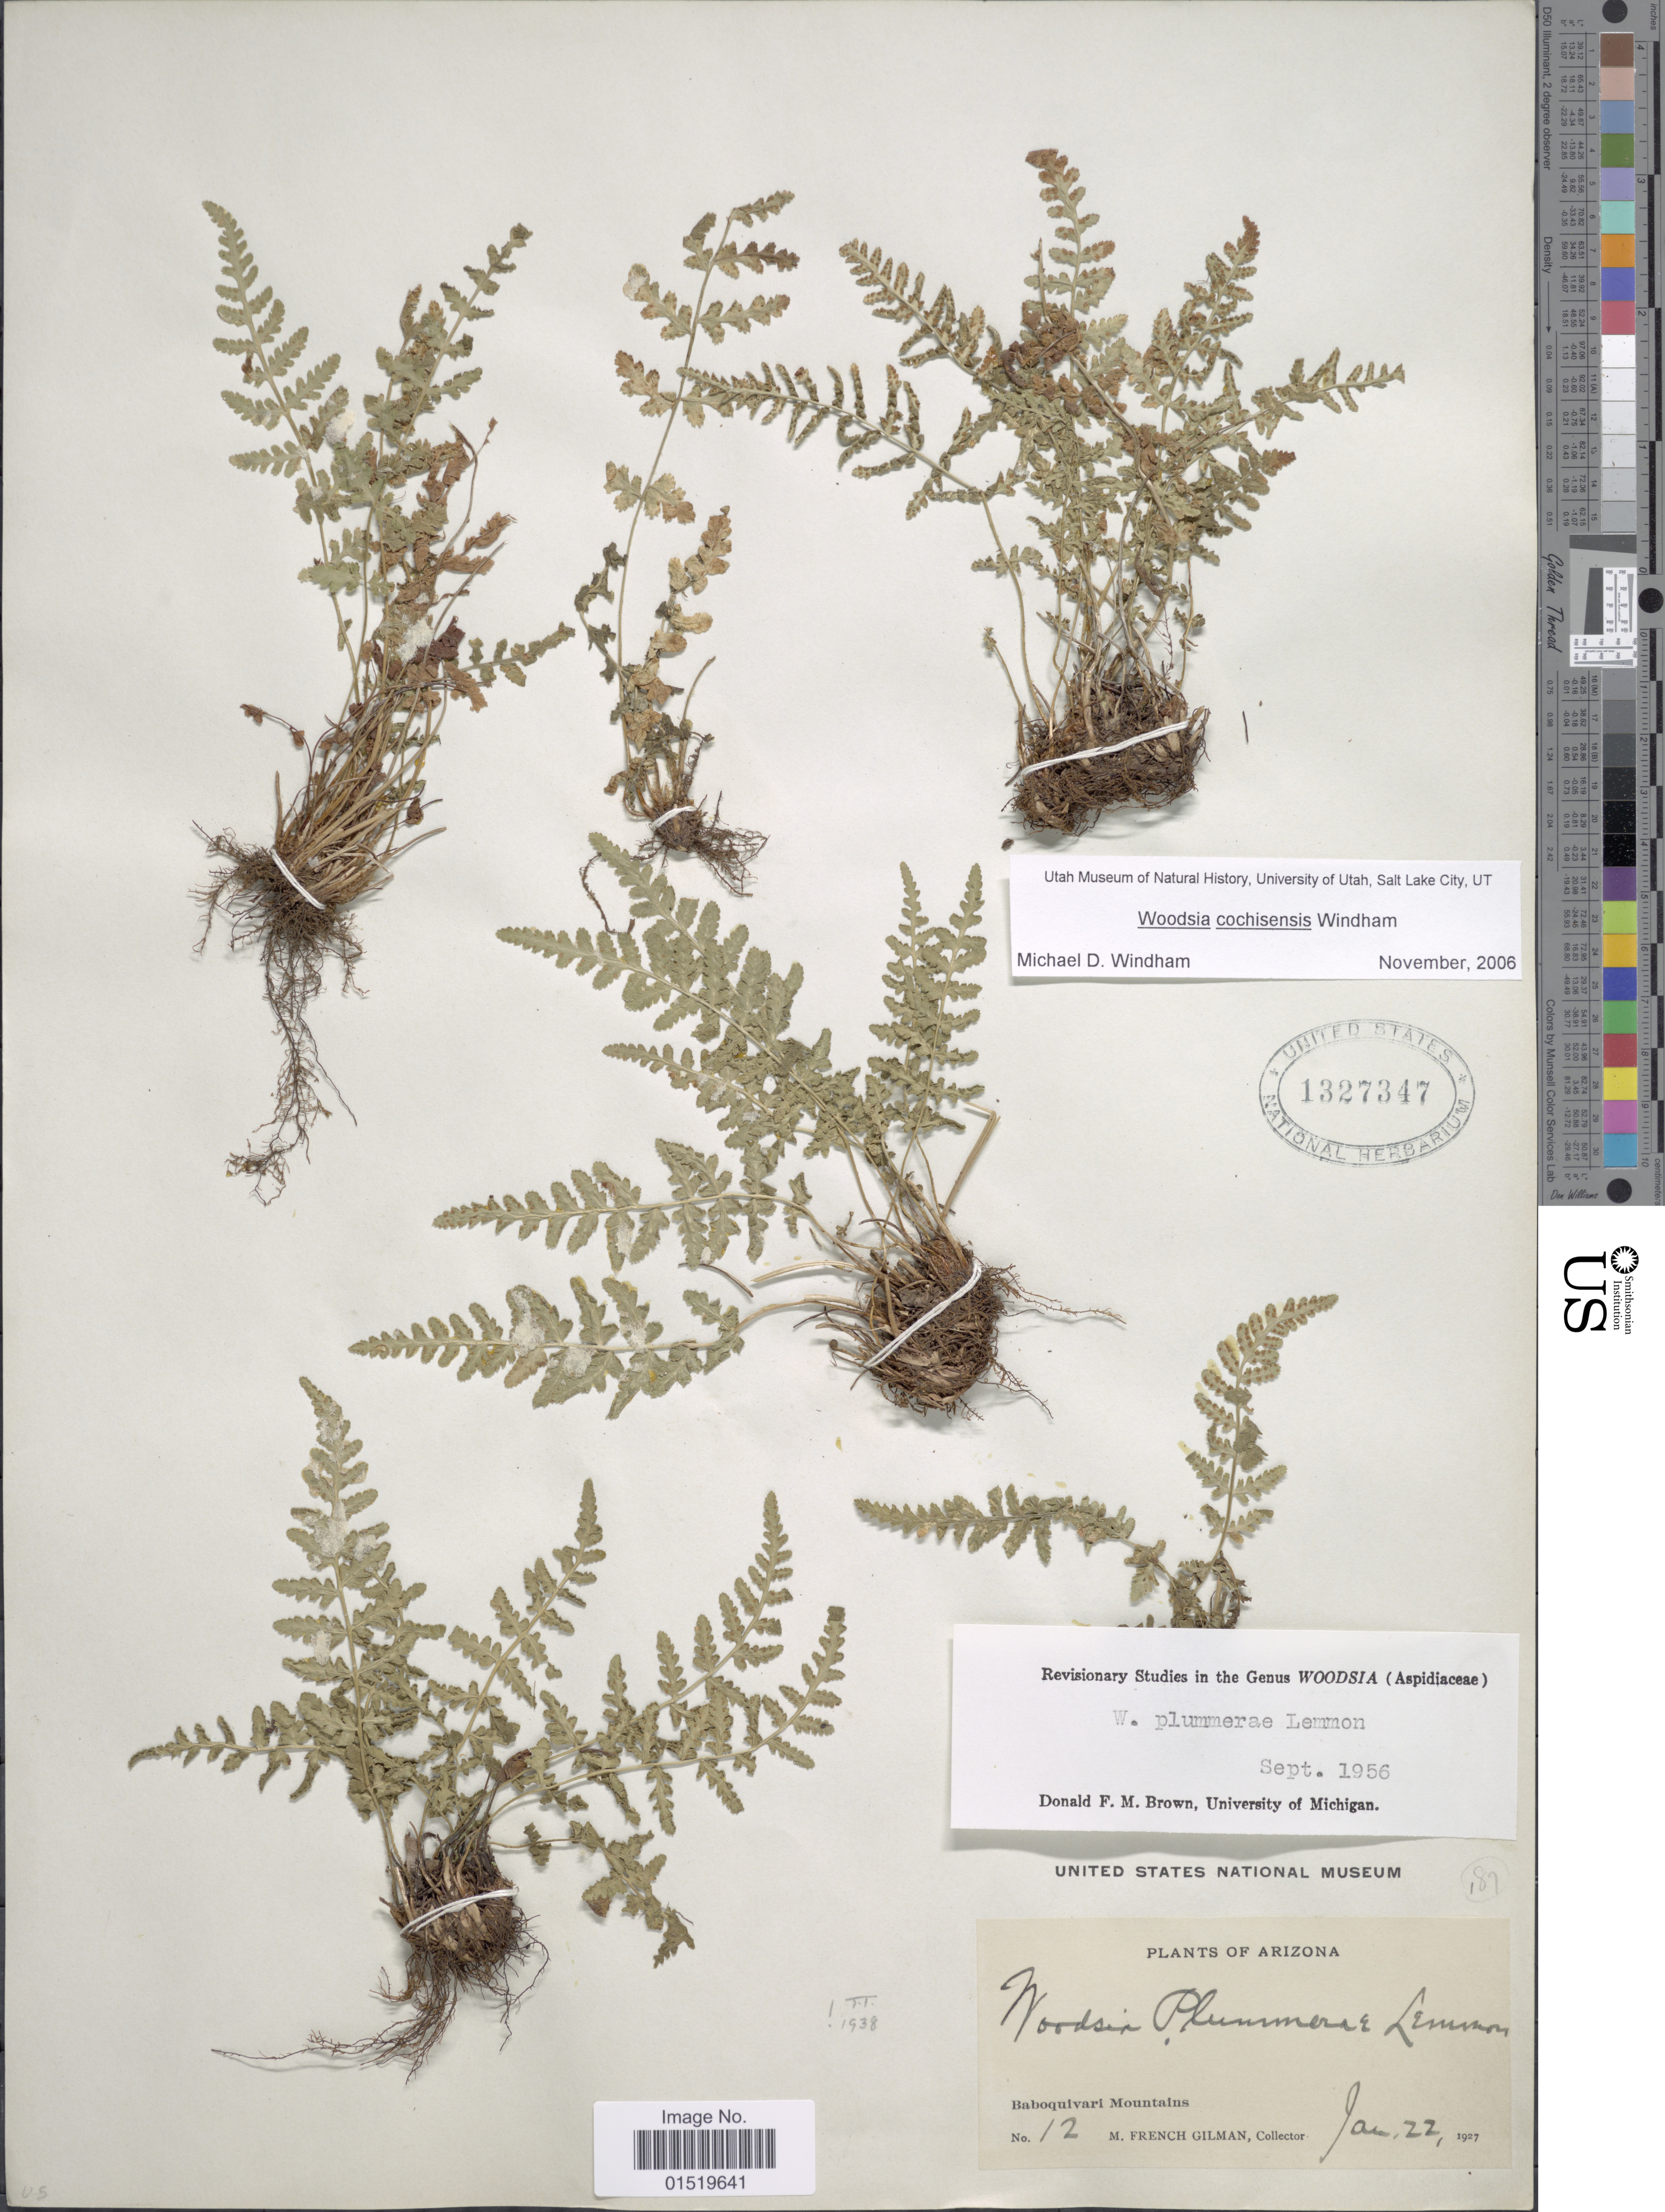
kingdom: Plantae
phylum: Tracheophyta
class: Polypodiopsida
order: Polypodiales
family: Woodsiaceae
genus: Woodsia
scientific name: Woodsia cochisensis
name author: Windham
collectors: M. F. Gilman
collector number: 12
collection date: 1927-01-22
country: United States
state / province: Arizona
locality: Baboquivari Mountains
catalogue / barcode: US 1327347